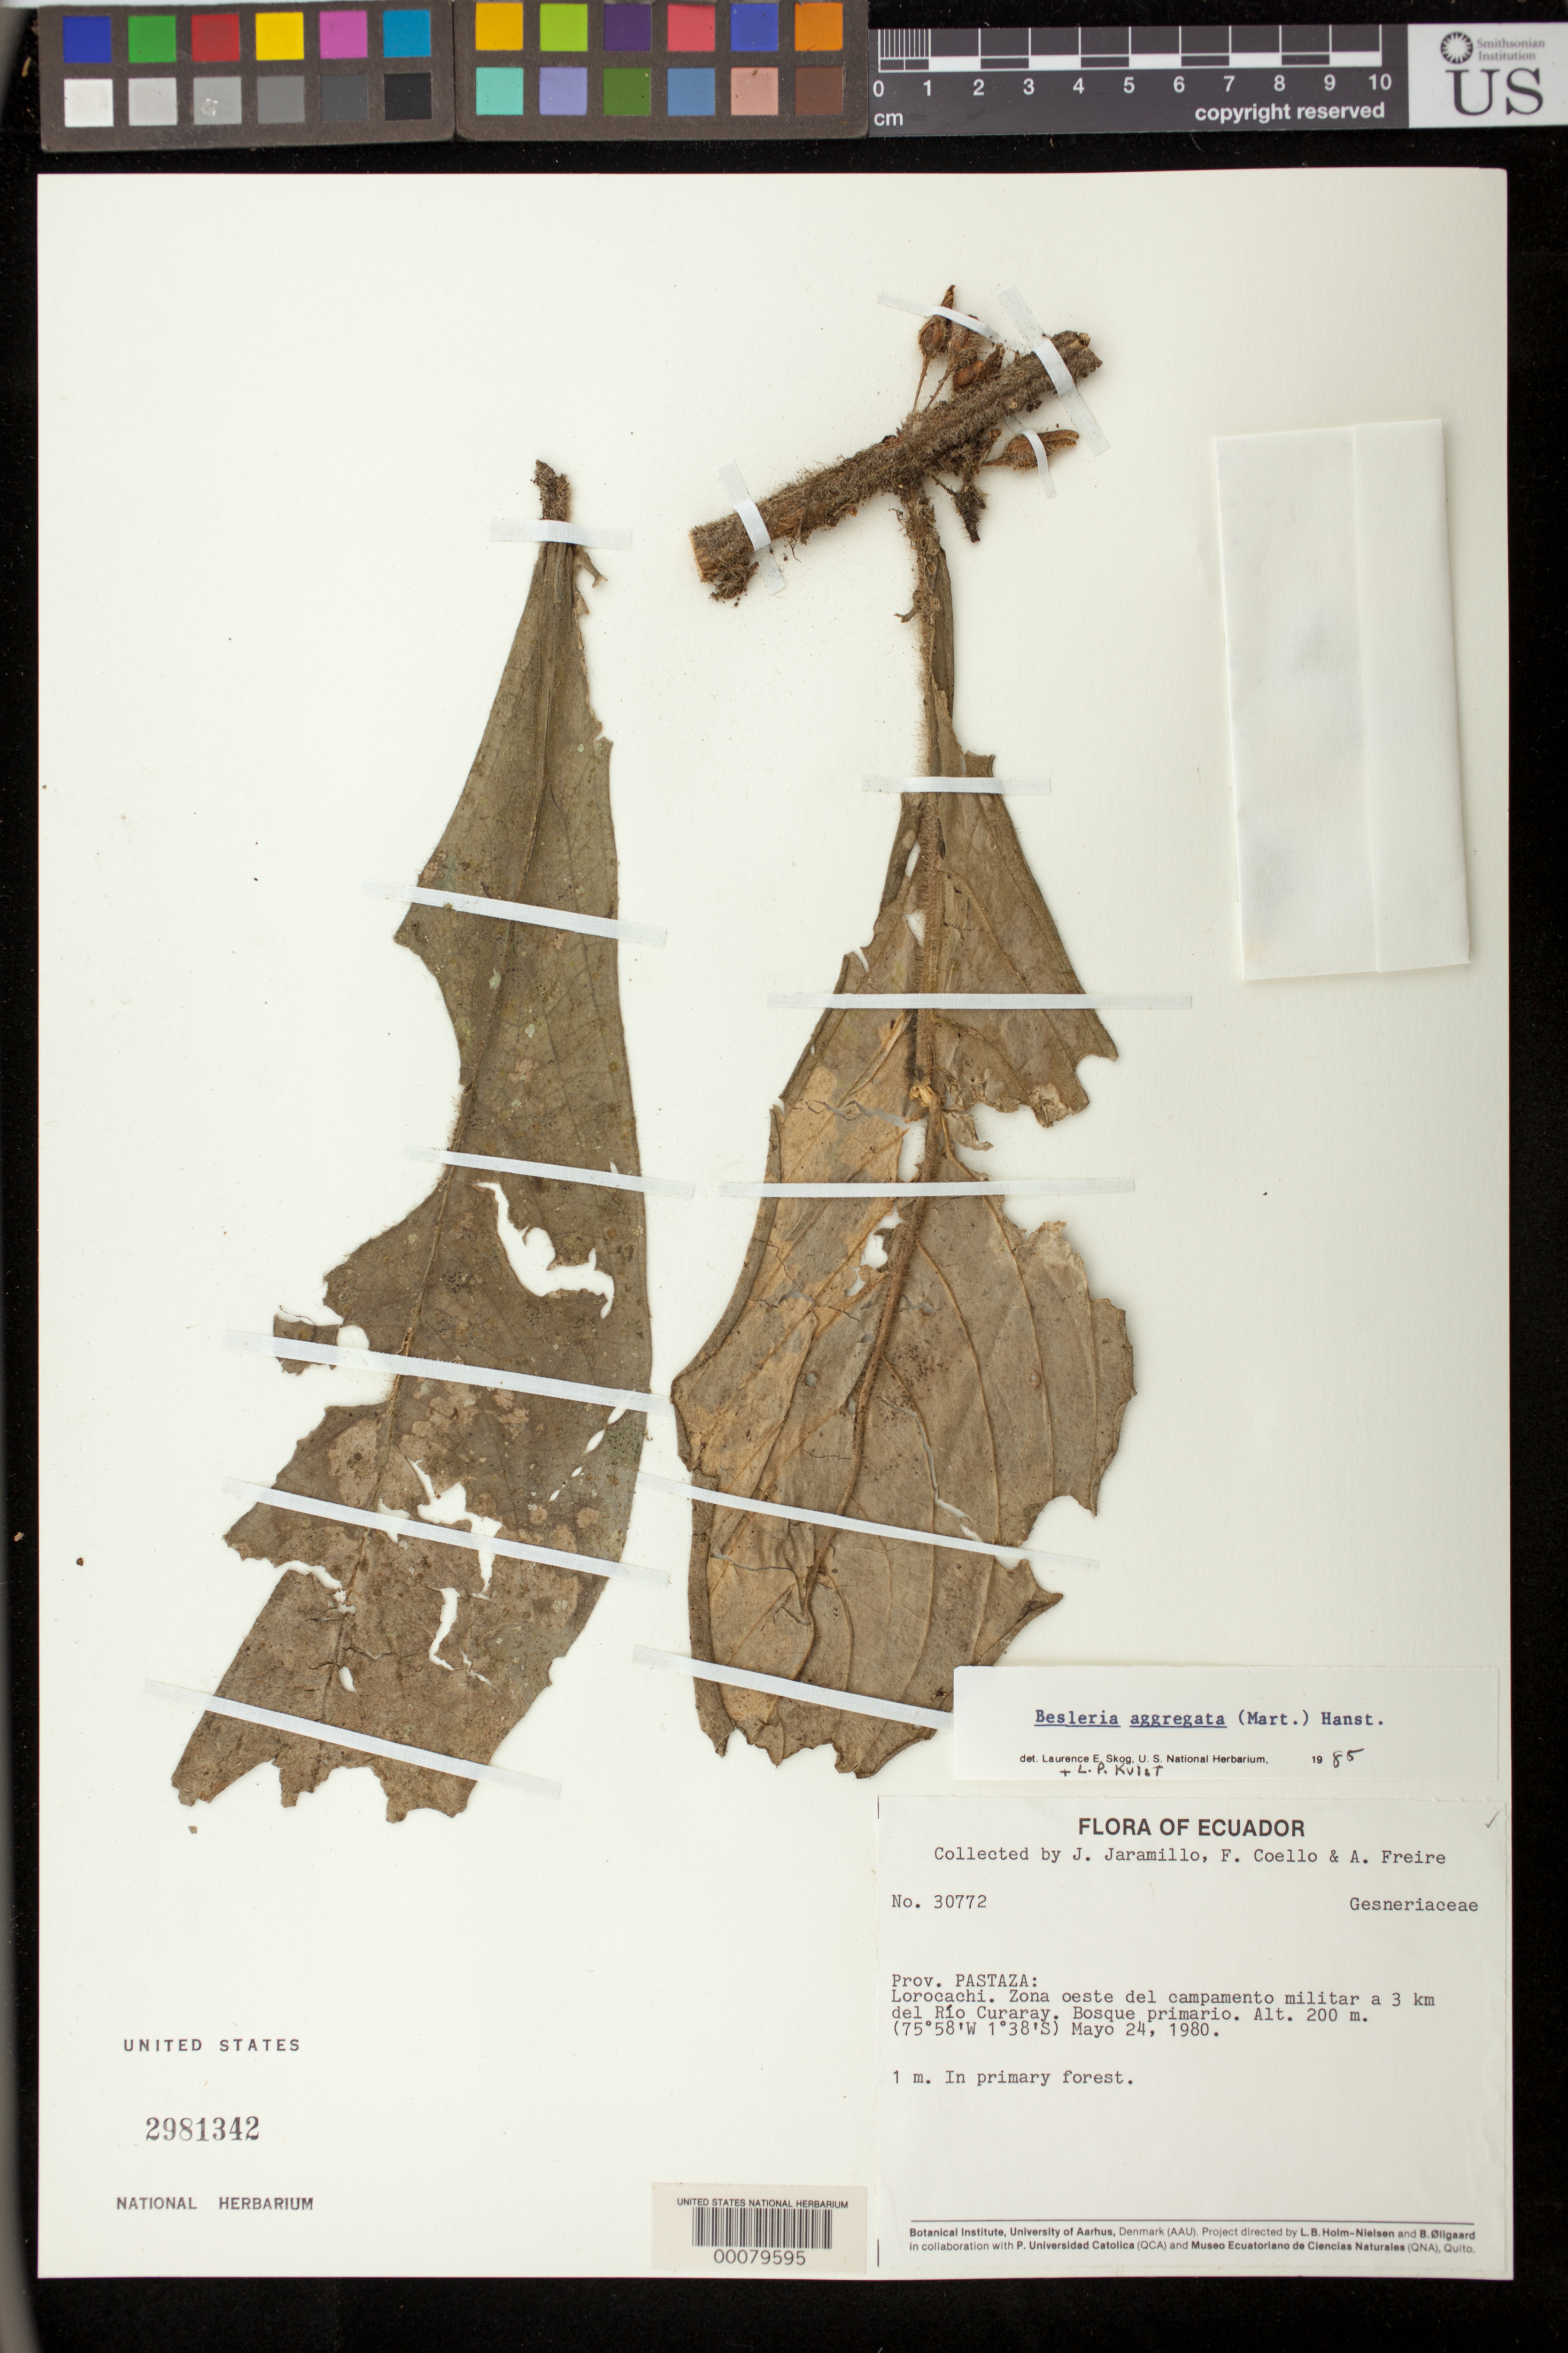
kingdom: Plantae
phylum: Tracheophyta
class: Magnoliopsida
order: Lamiales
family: Gesneriaceae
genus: Besleria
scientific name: Besleria aggregata var. aggregata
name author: (Mart.) Hanst.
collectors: J. L. Jaramillo & et al.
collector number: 30772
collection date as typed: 24 May 1980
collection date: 1980-05-24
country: Ecuador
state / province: Pastaza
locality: Lorocachi, zone W of military camp to 3 km from Rio Curaray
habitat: In primary forest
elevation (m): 200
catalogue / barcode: US 2981342